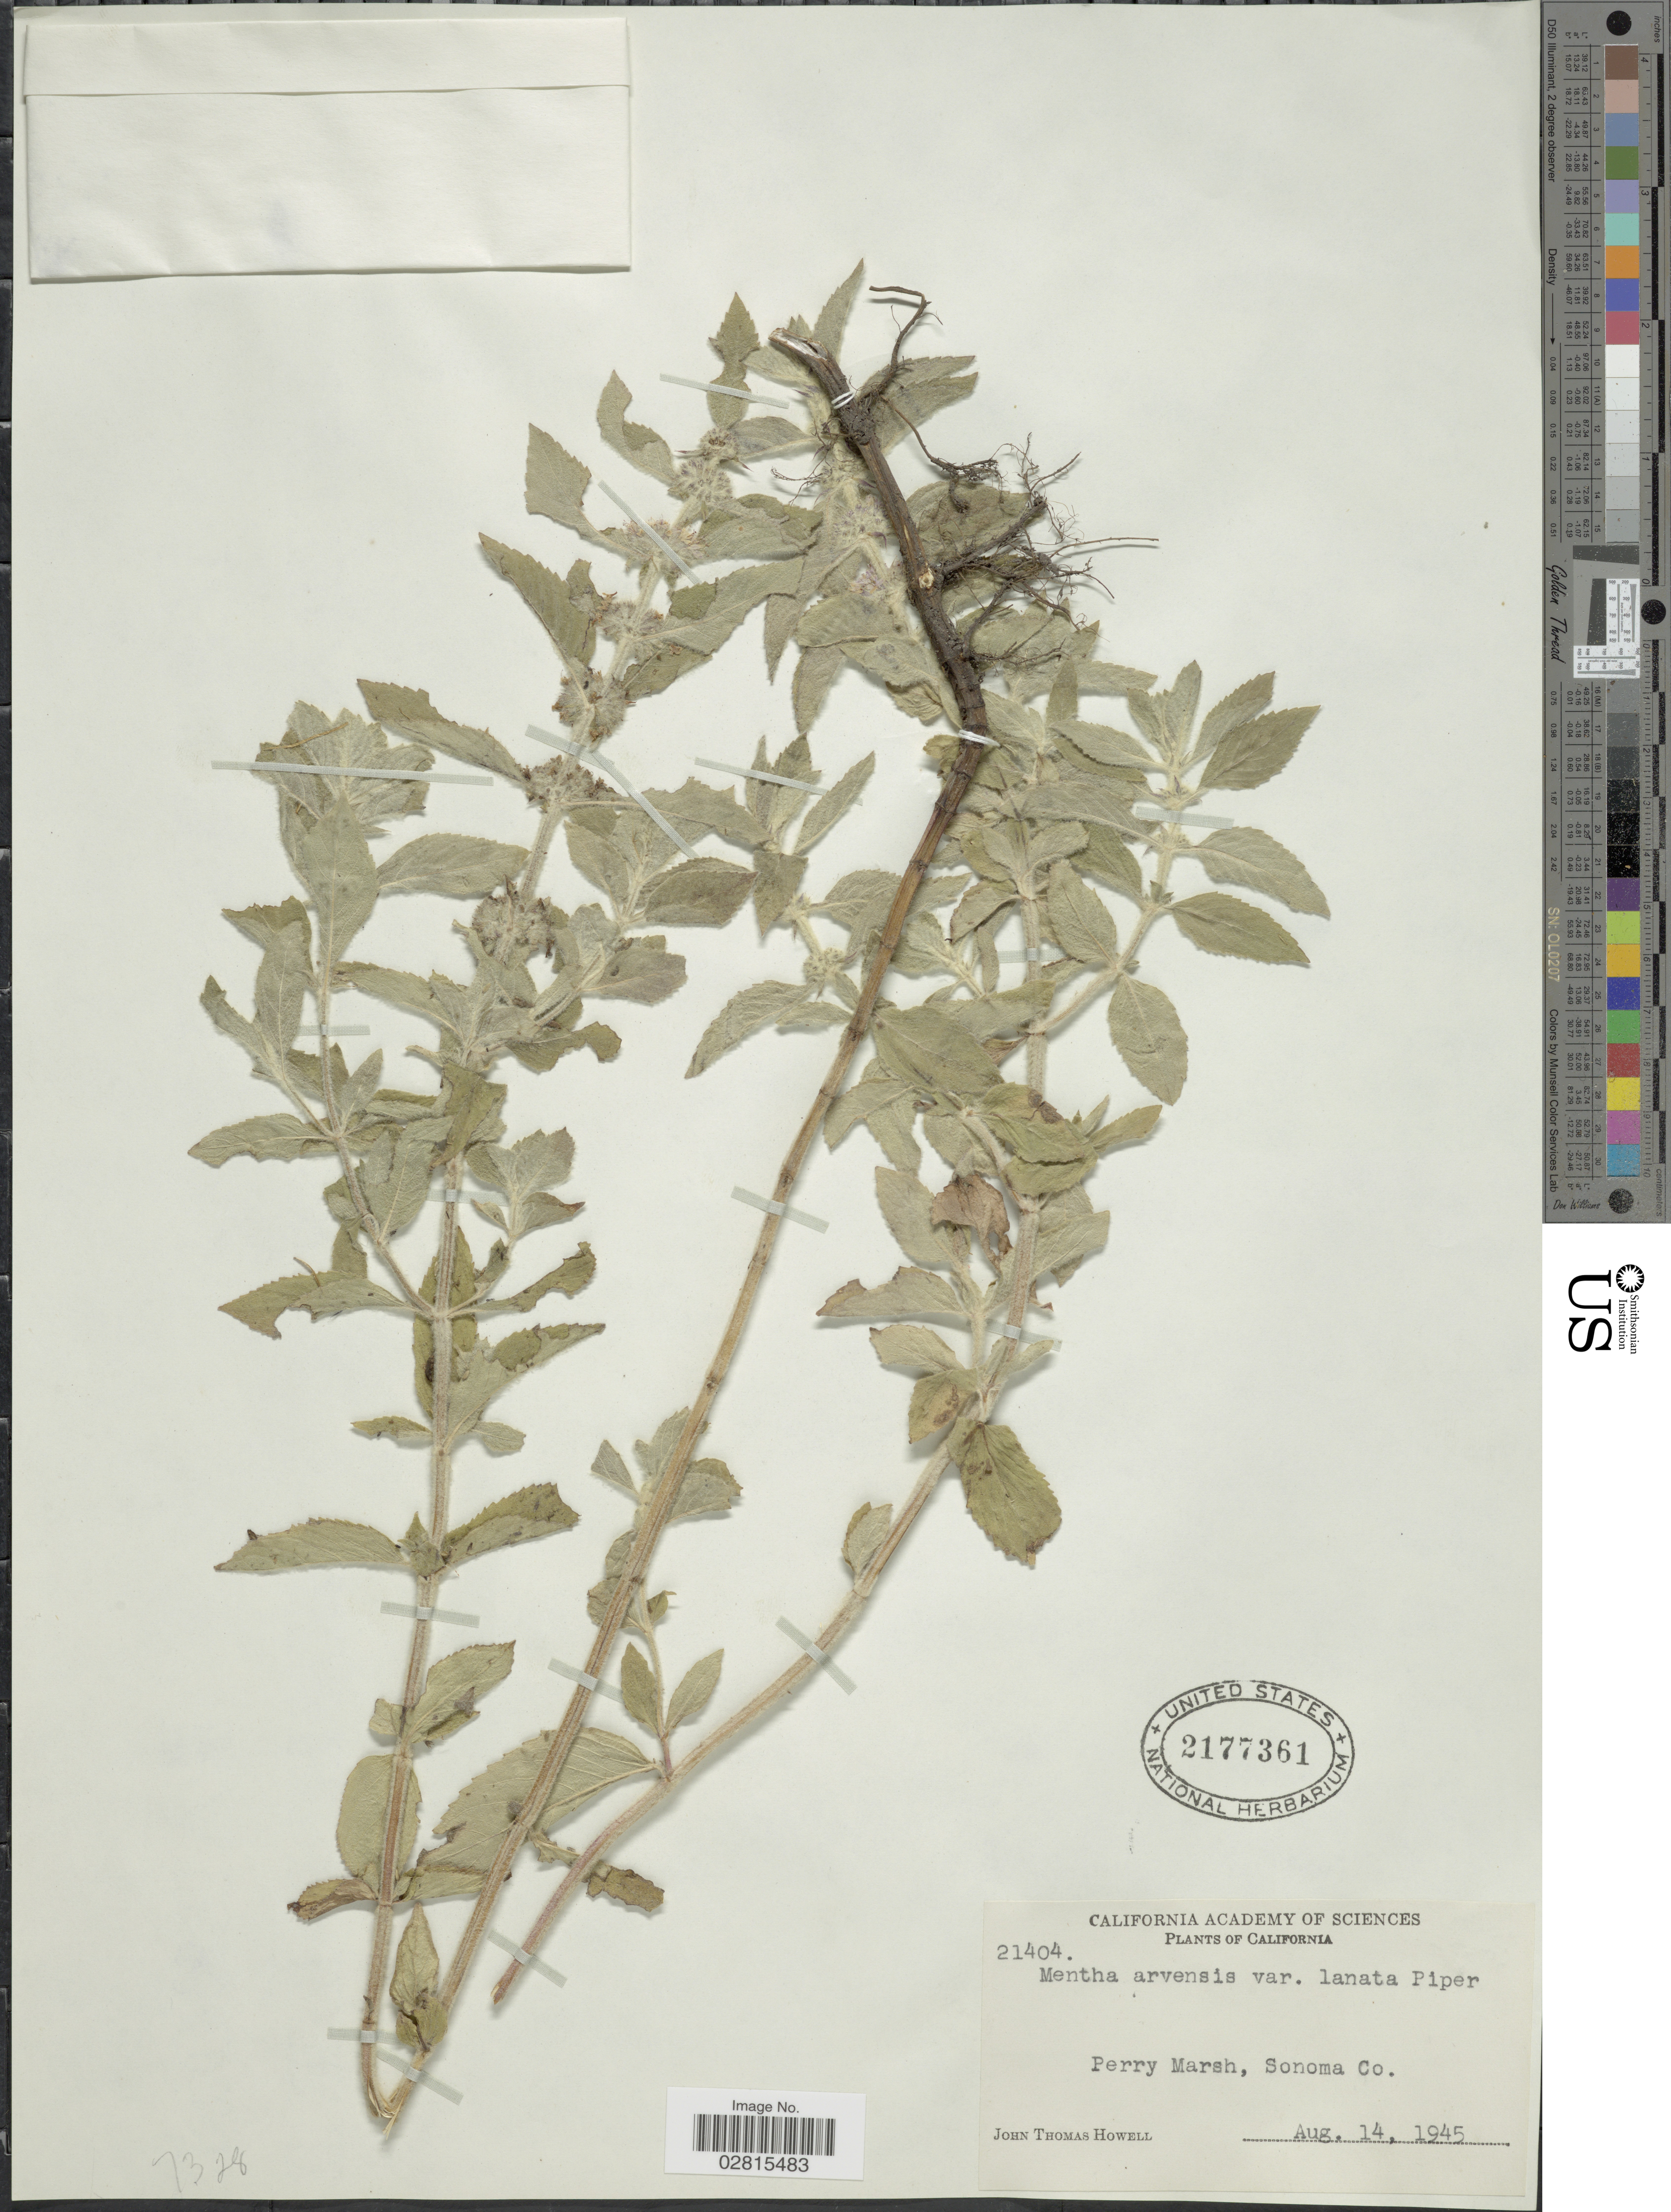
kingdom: Plantae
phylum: Tracheophyta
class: Magnoliopsida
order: Lamiales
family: Lamiaceae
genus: Mentha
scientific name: Mentha canadensis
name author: L.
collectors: J. T. Howell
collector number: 21404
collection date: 1945-08-14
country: United States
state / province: California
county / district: Sonoma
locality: Perry Marsh, Sonoma Co.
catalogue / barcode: US 2177361